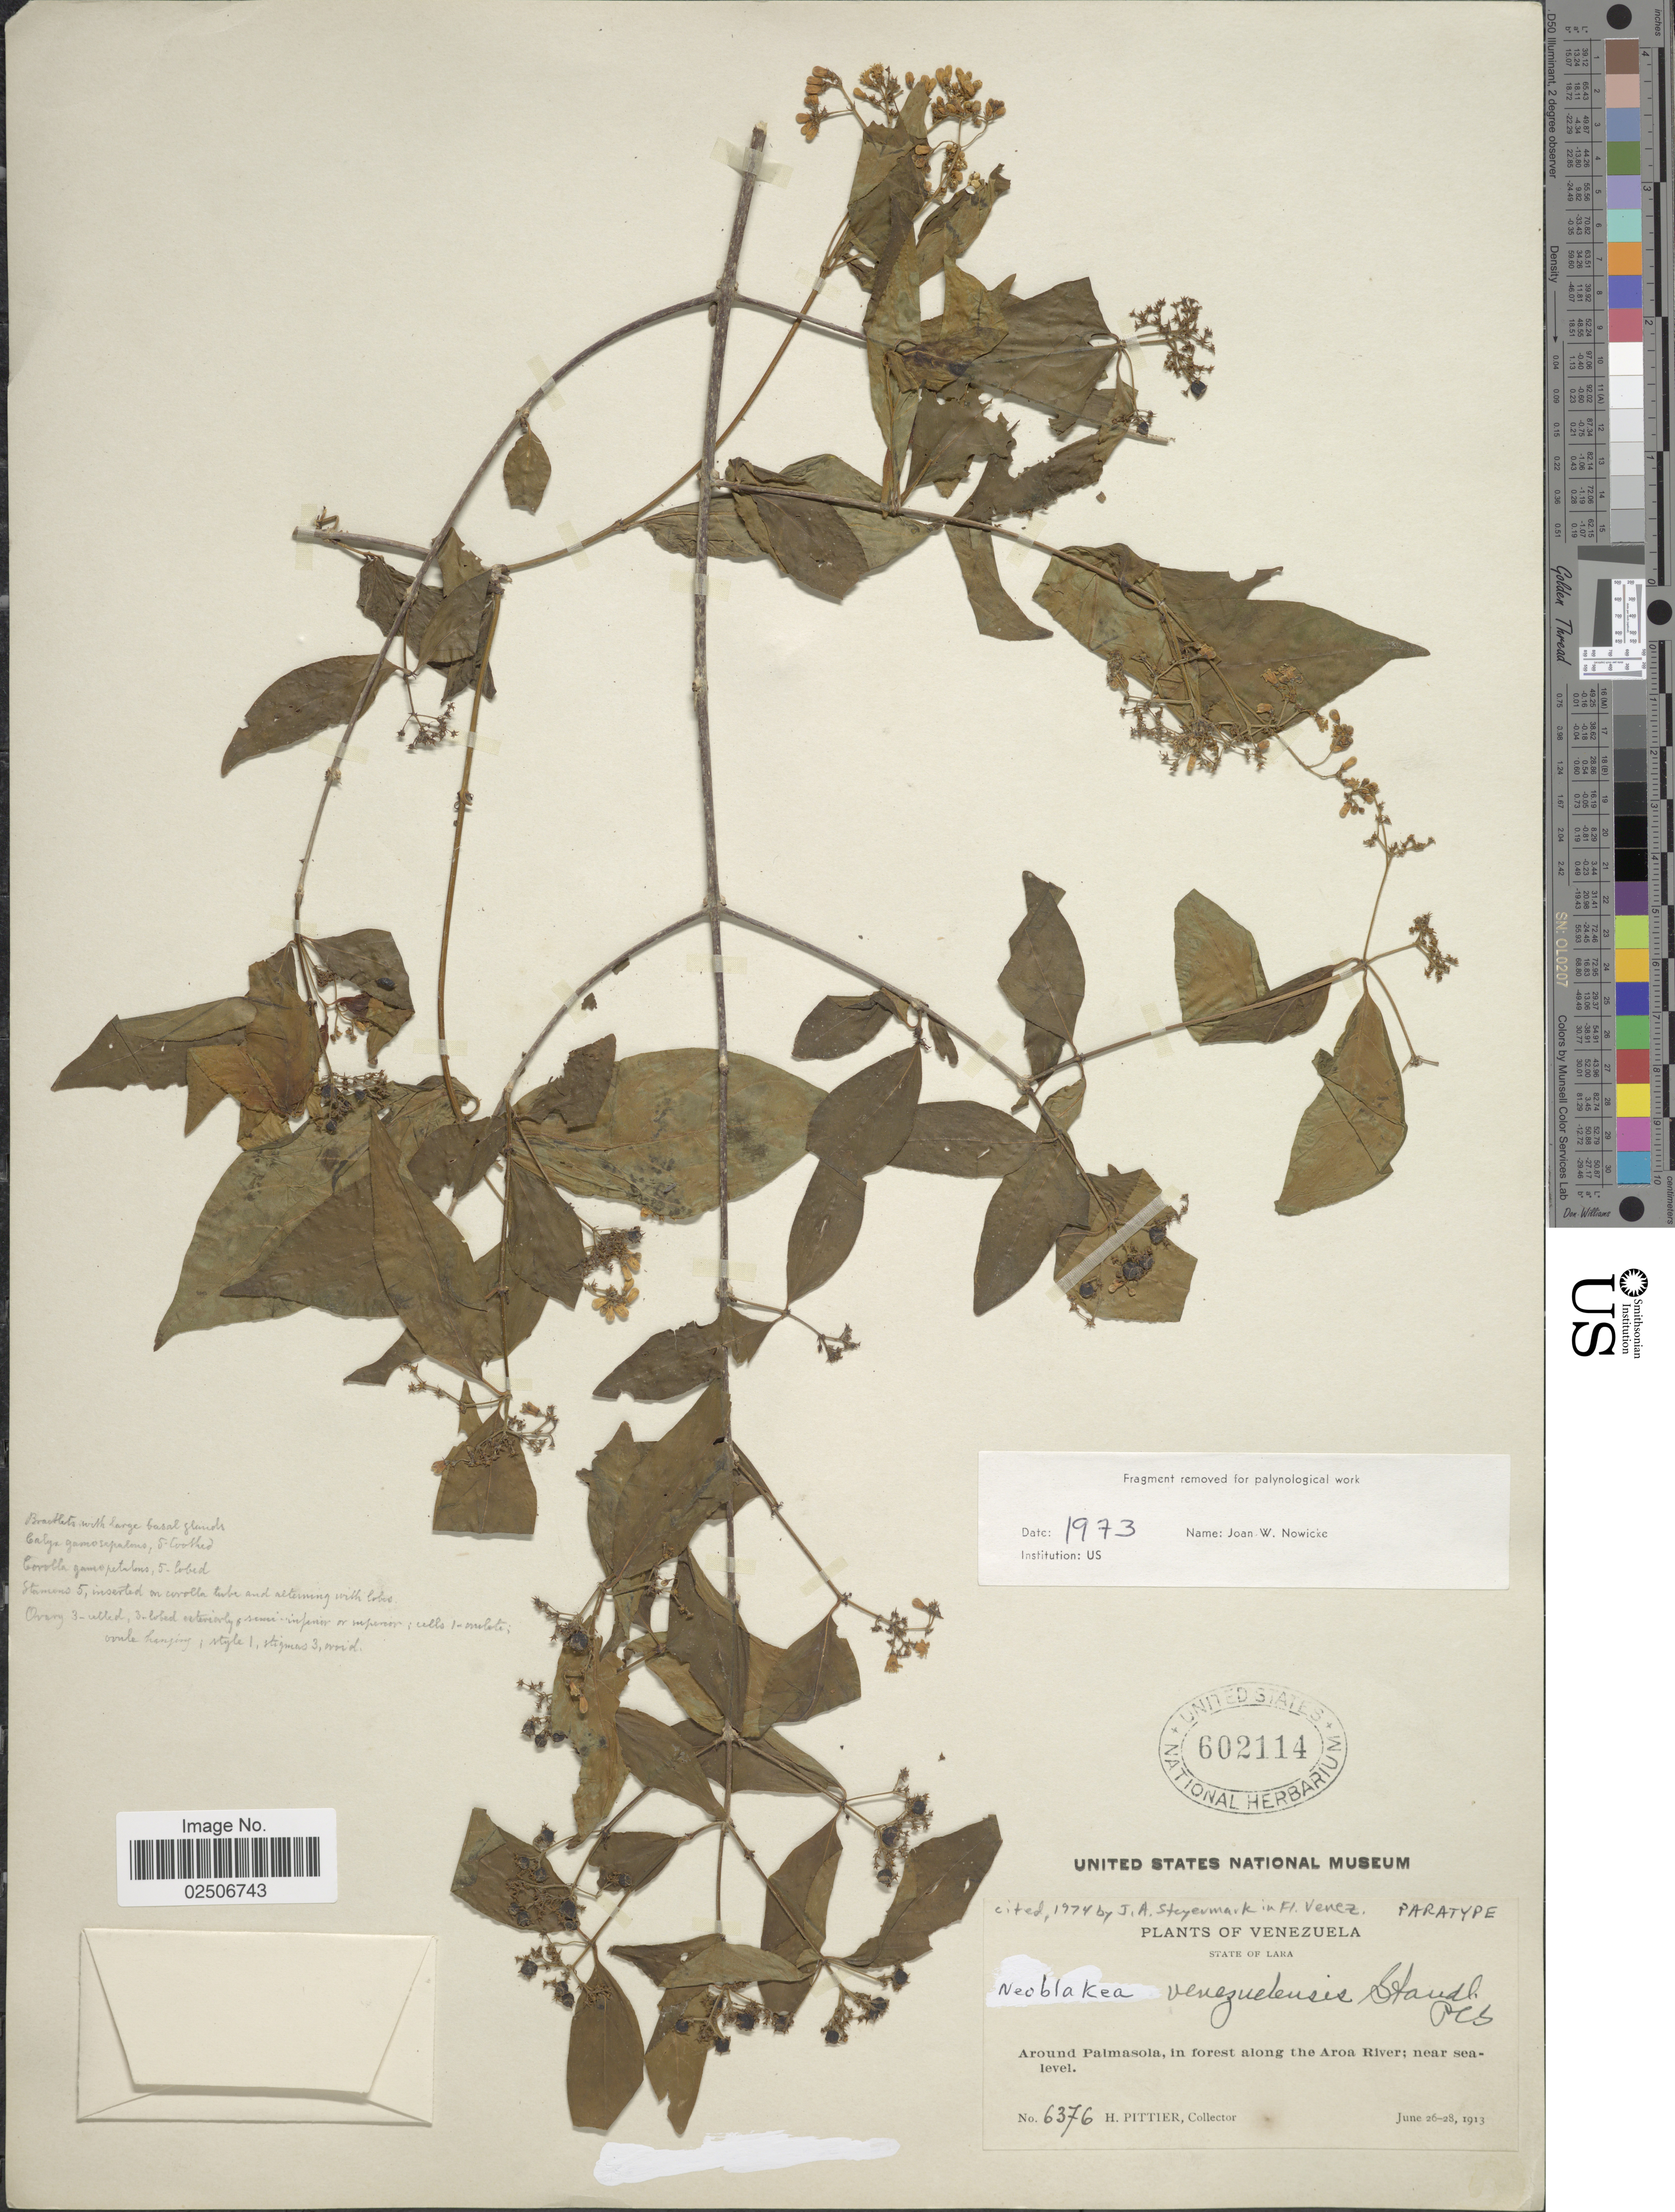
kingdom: Plantae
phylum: Tracheophyta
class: Magnoliopsida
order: Gentianales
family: Rubiaceae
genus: Neoblakea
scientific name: Neoblakea venezuelensis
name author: Standl.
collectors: H. F. Pittier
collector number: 6376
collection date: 1913-06-26/1913-06-28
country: Venezuela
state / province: Lara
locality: Around Palmasola, in forest along the Aroa River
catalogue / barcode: US 602114